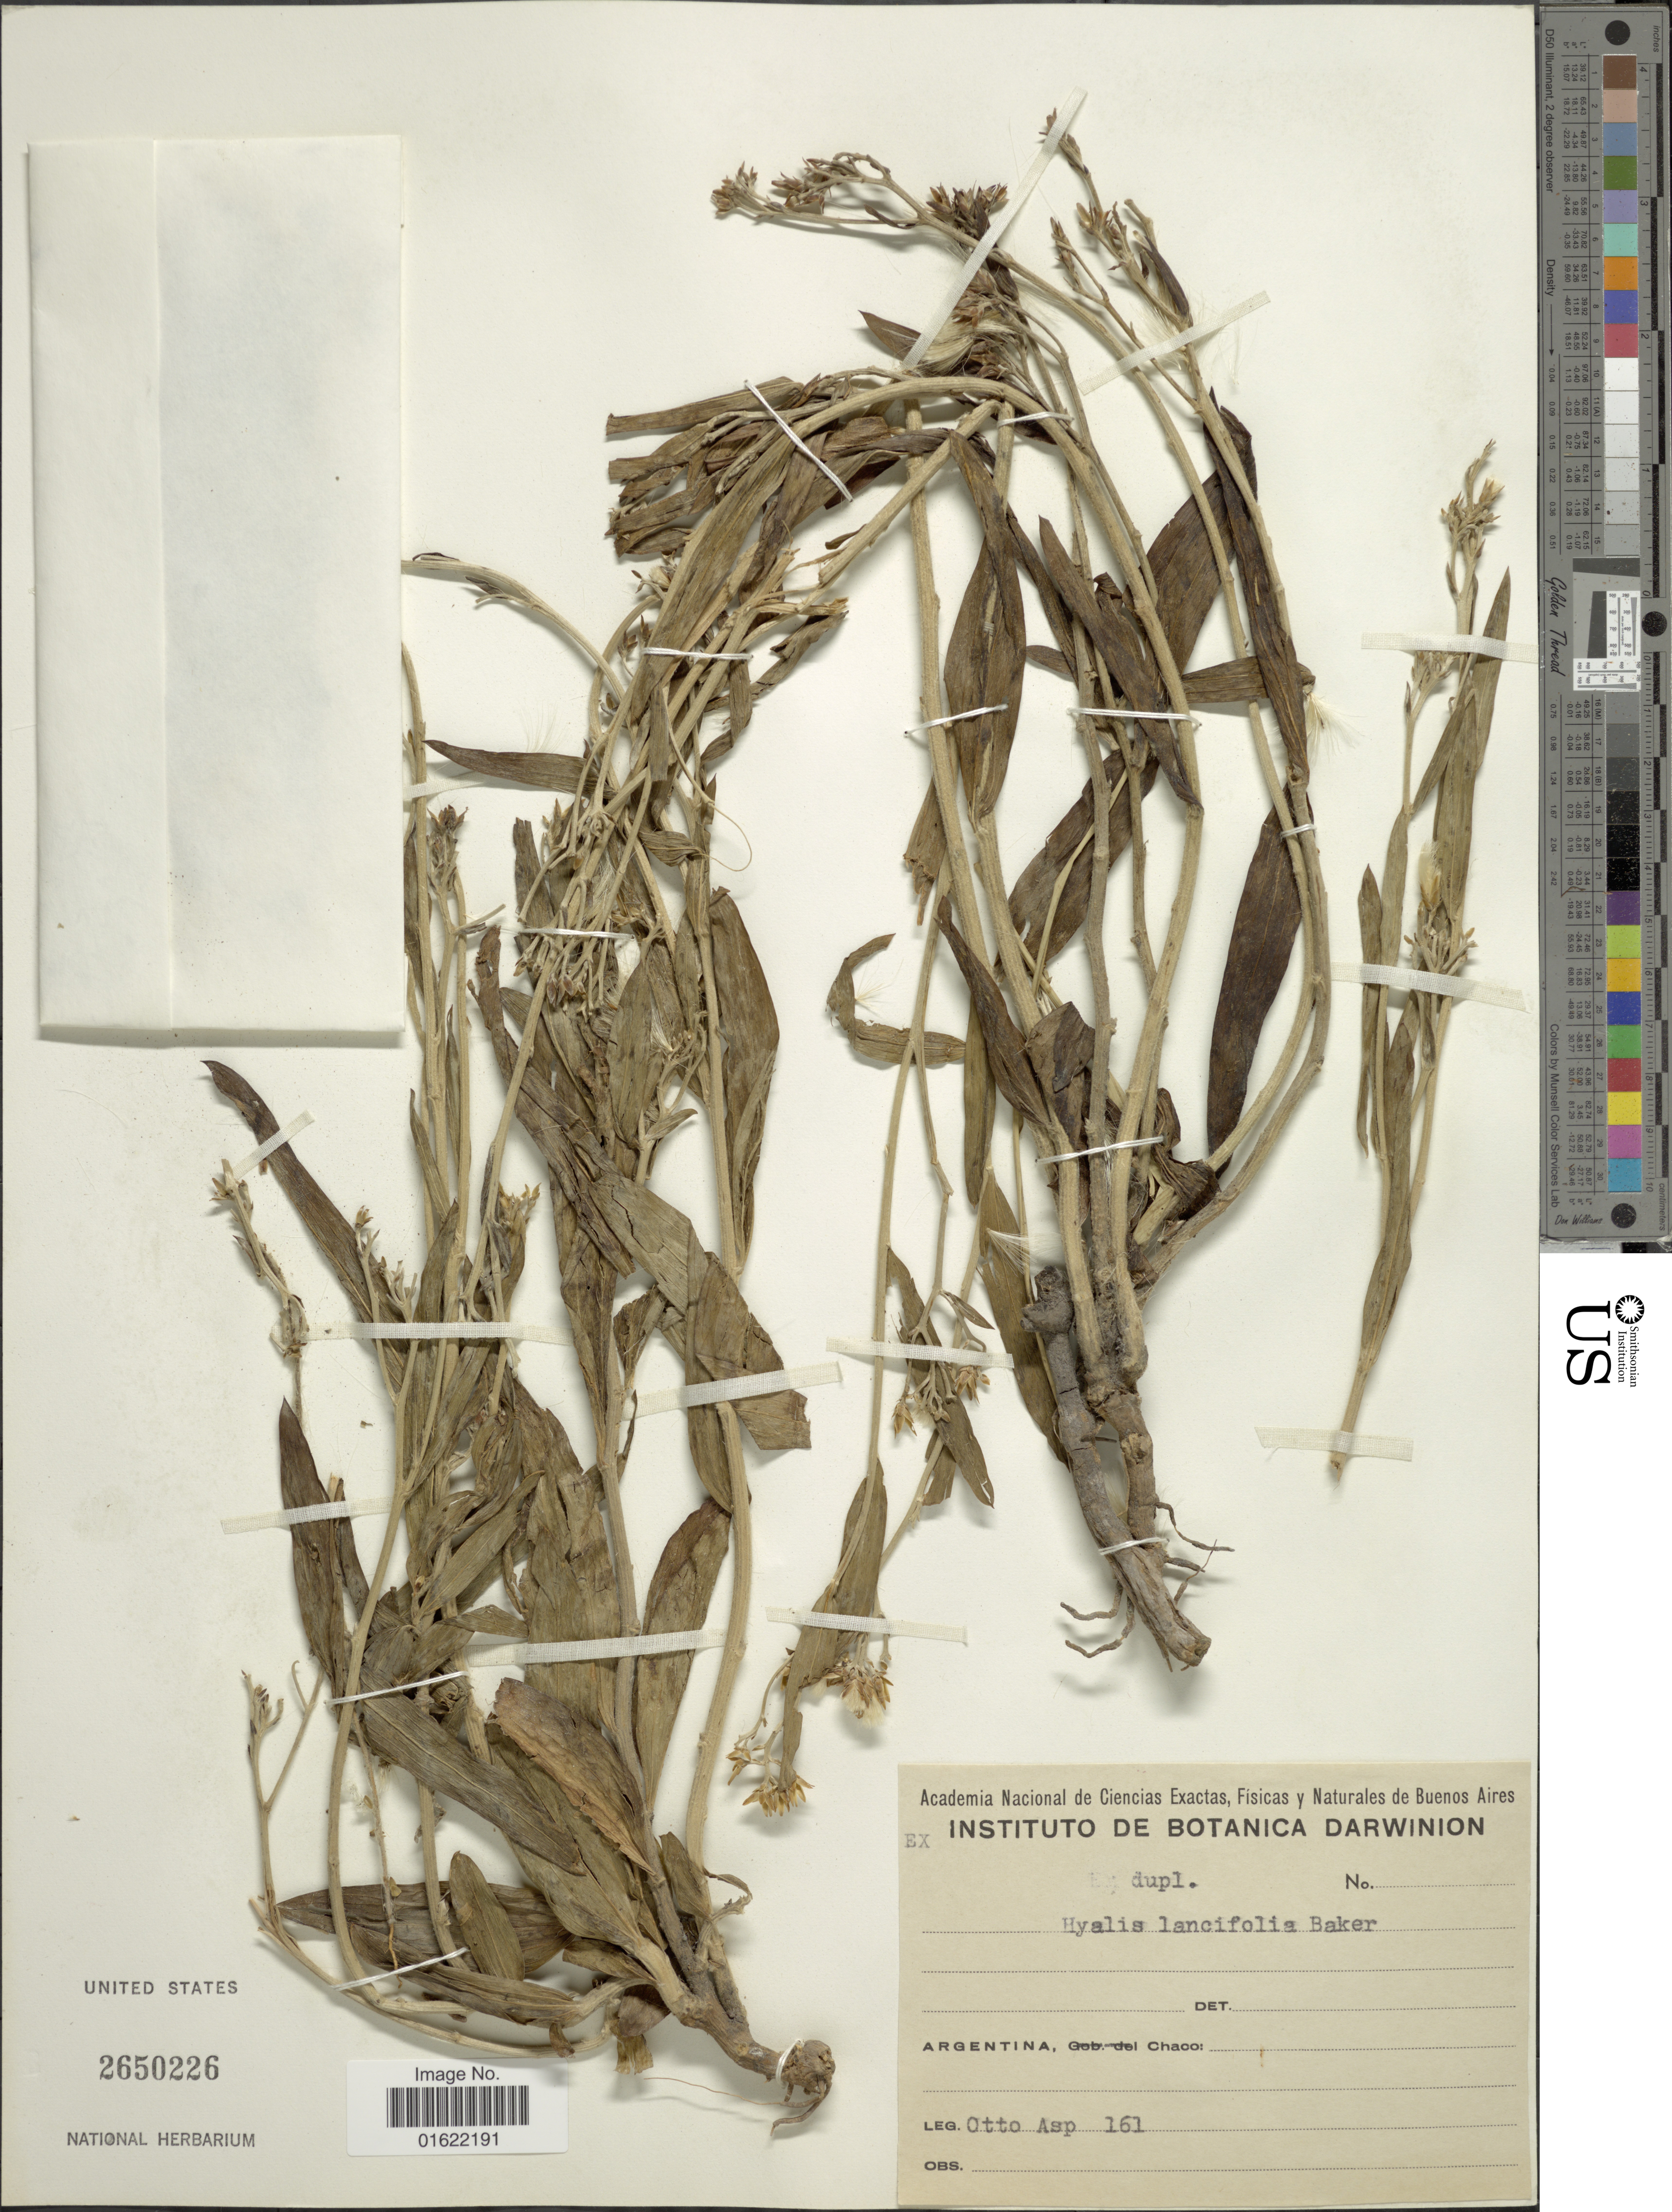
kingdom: Plantae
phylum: Tracheophyta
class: Magnoliopsida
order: Asterales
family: Asteraceae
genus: Hyalis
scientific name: Hyalis lancifolia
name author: Baker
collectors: O. Asp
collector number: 161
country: Argentina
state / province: Chaco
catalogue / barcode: US 2650226